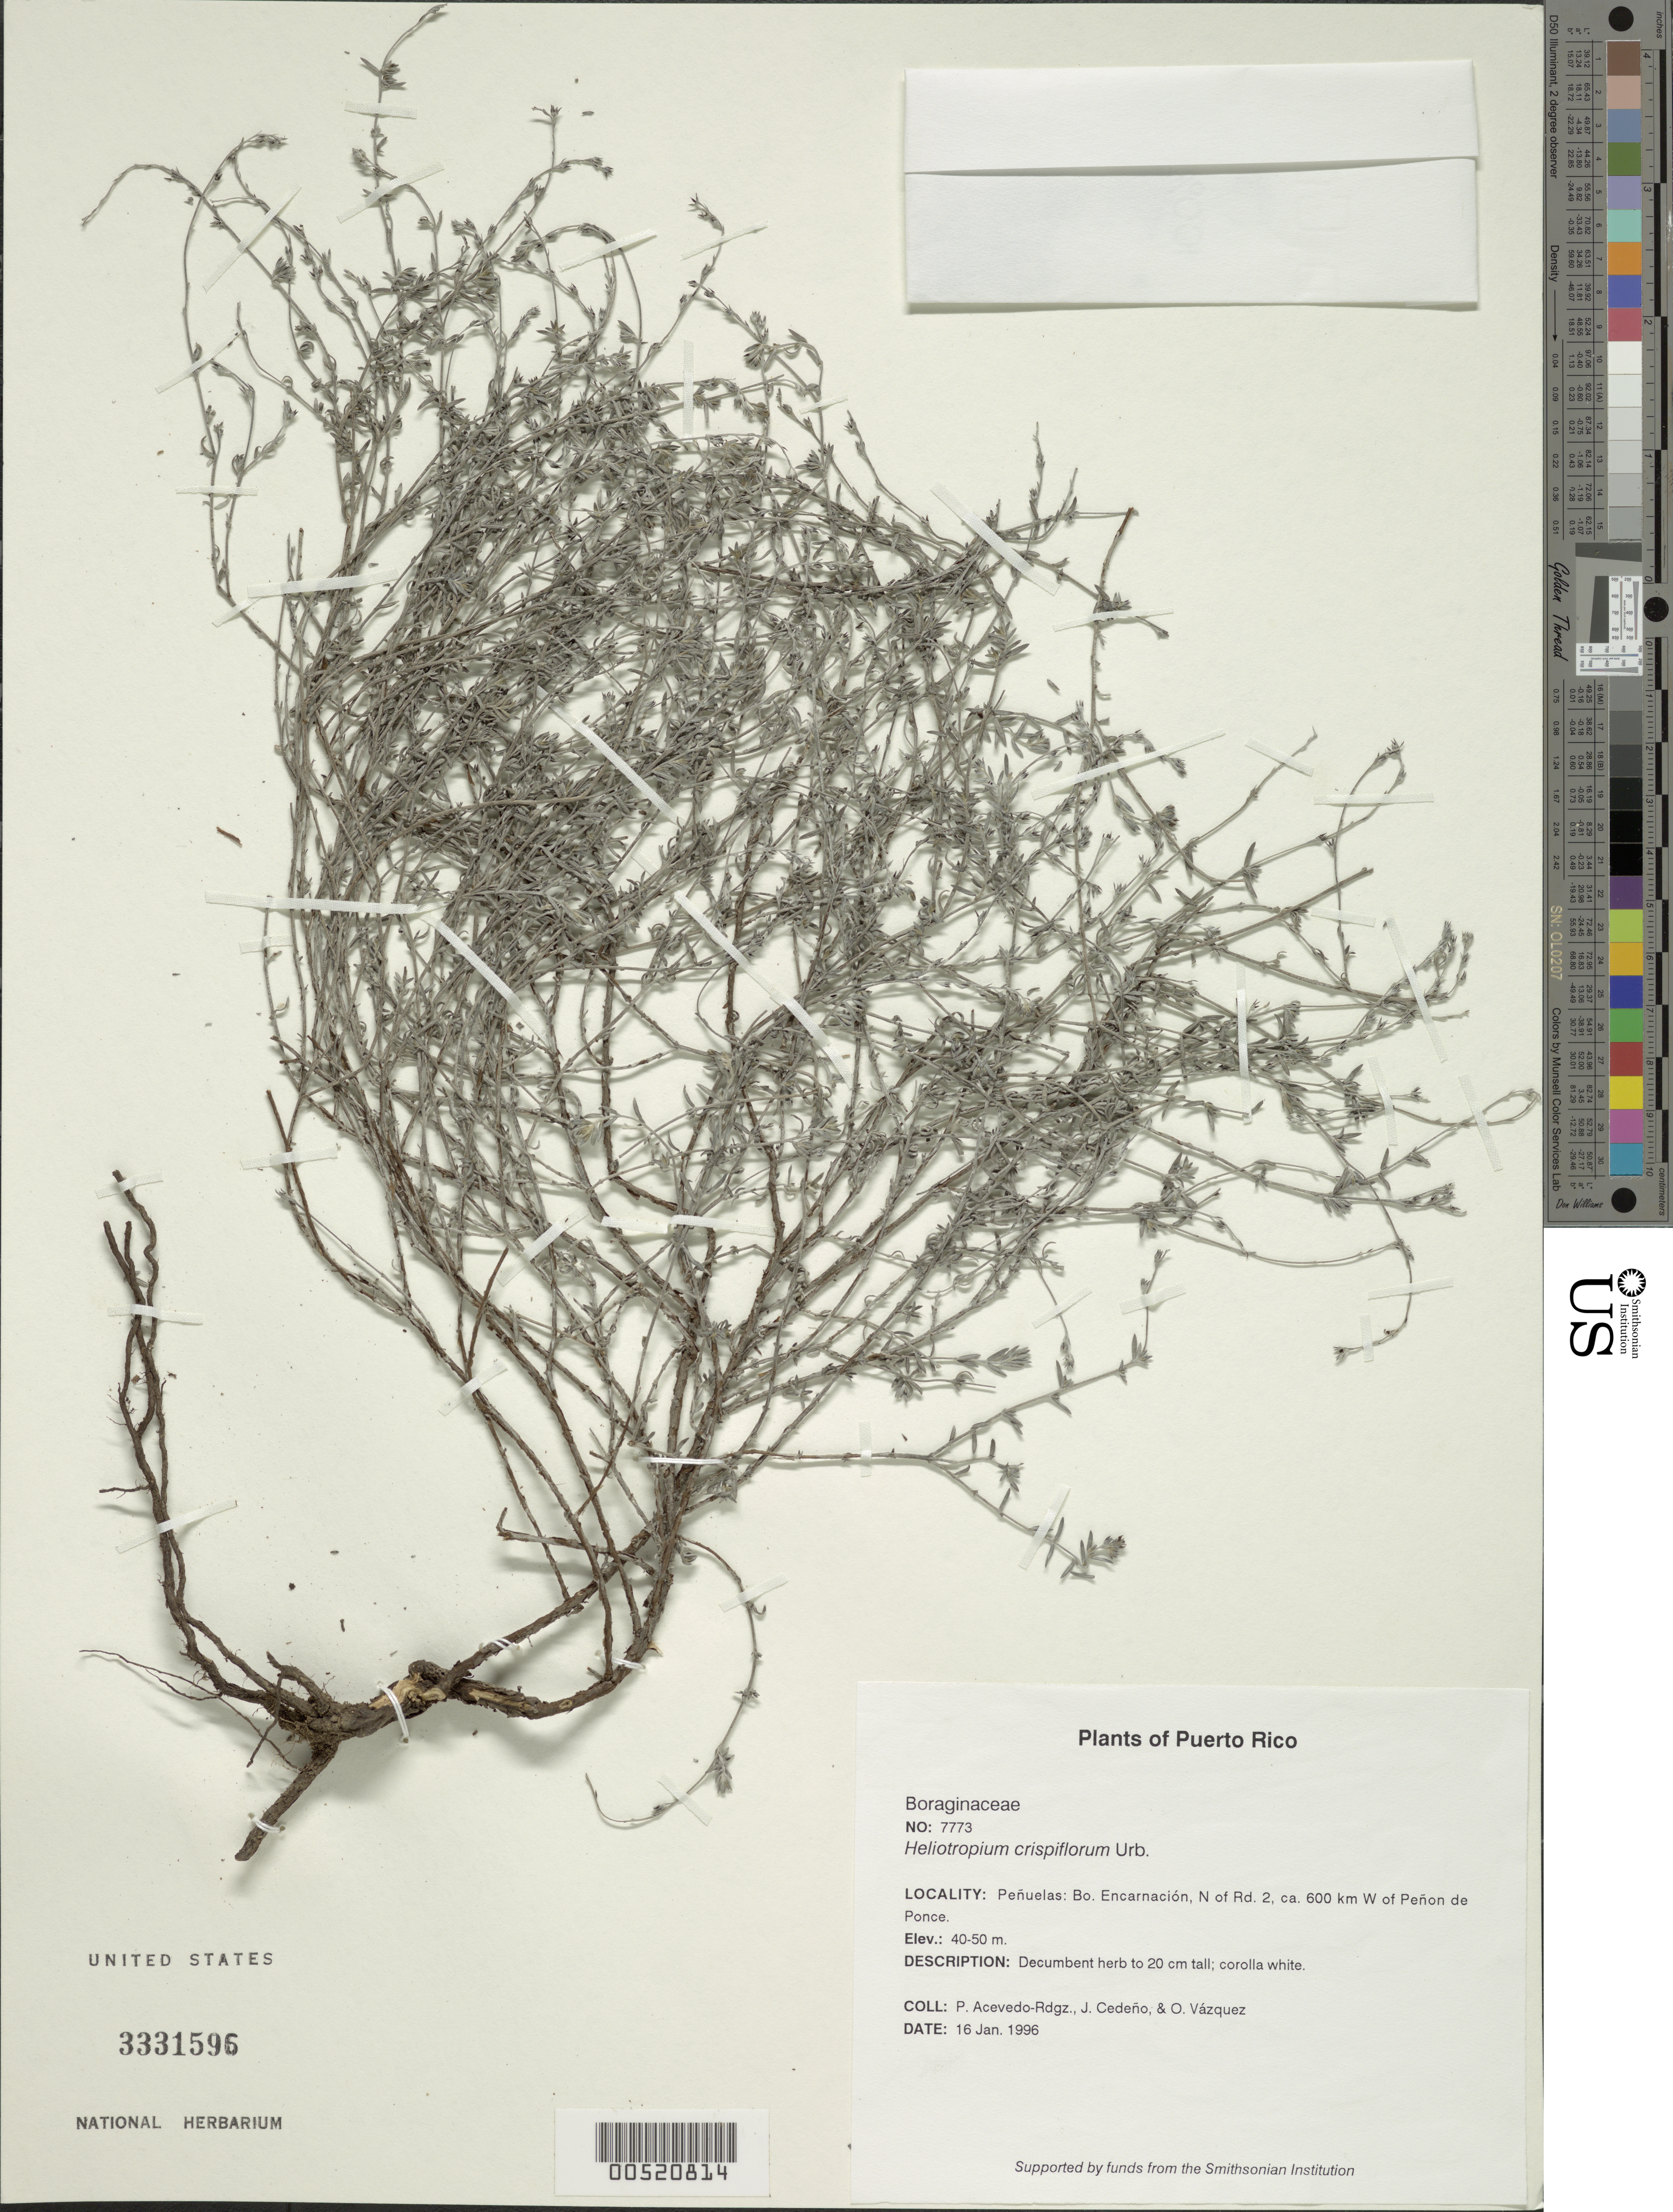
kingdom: Plantae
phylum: Tracheophyta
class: Magnoliopsida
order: Boraginales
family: Heliotropiaceae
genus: Heliotropium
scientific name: Heliotropium crispiflorum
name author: Urb.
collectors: P. Acevedo-Rodr. & J. A. Cedeño M.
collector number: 7773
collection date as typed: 16 Jan 1996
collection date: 1996-01-16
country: Puerto Rico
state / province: Peñuelas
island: Puerto Rico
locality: Peñuelas:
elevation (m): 40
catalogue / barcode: US 3331596